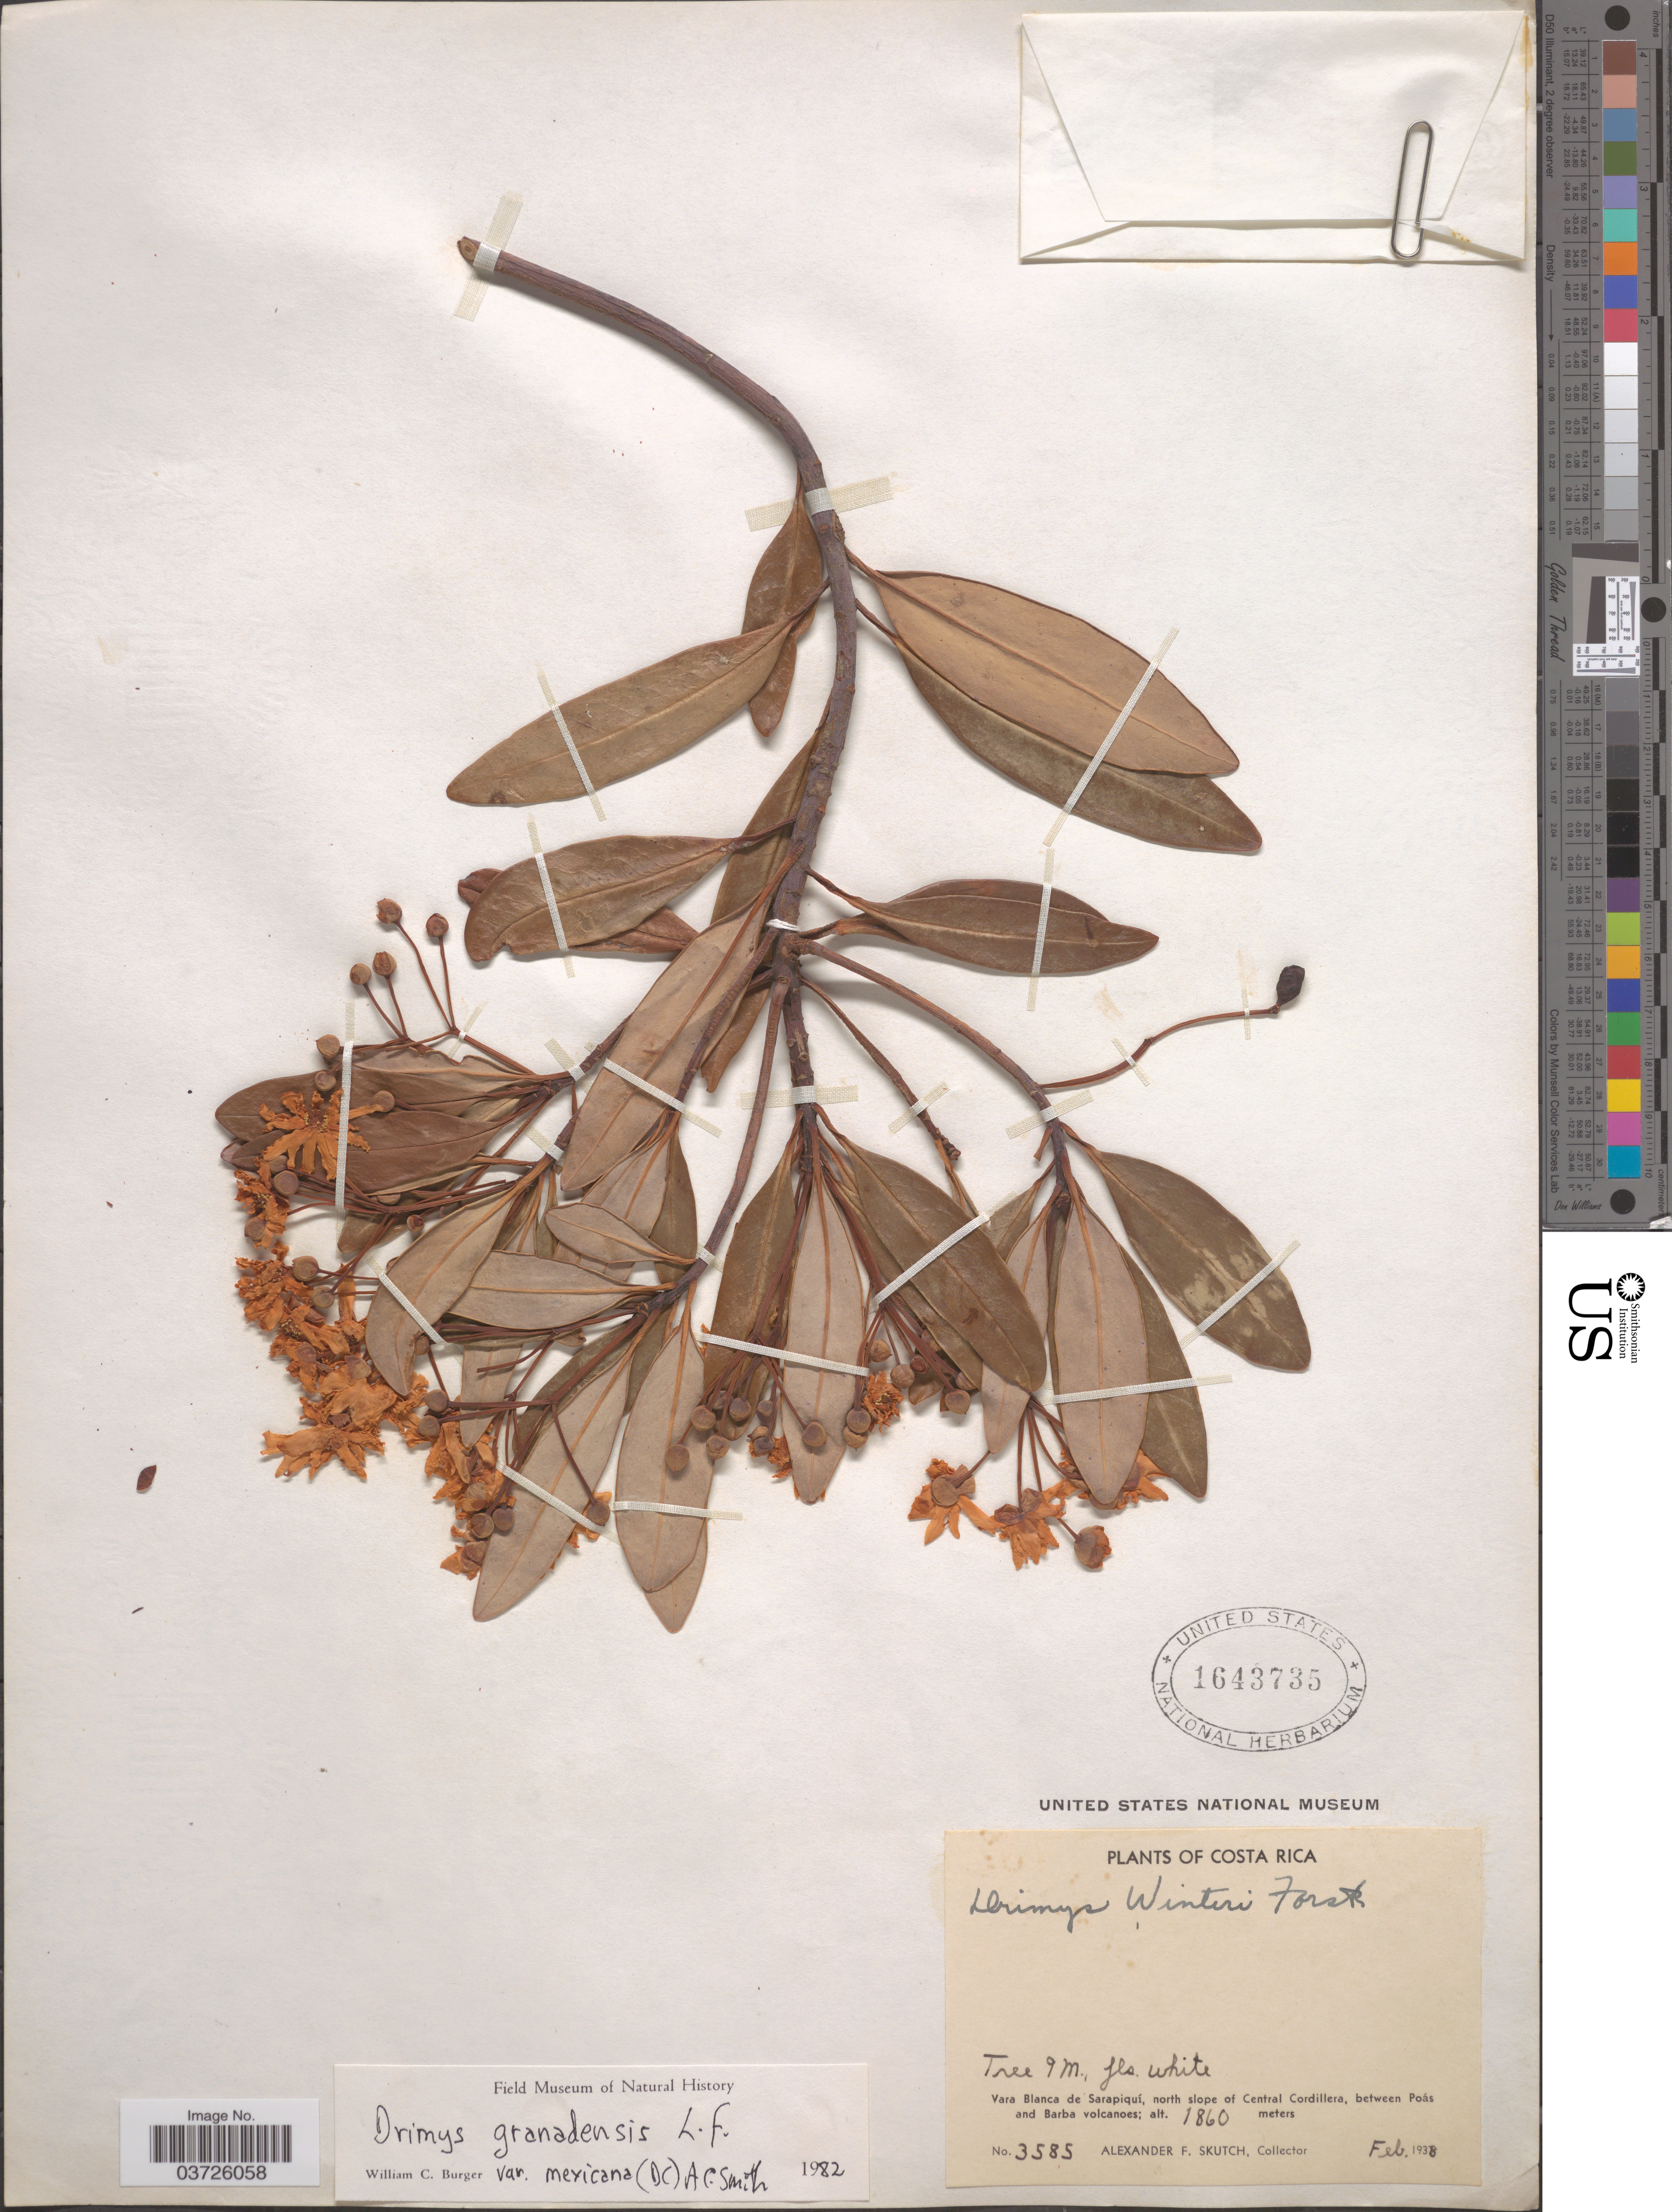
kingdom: Plantae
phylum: Tracheophyta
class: Magnoliopsida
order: Canellales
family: Winteraceae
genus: Drimys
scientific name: Drimys granadensis var. mexicana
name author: L. f.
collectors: A. F. Skutch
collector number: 3585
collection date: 1938-02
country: Costa Rica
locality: Vara Blanca de Sarapiquí, north slope of Central Cordillera, between Poás and Barba volcanoes.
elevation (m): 1860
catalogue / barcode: US 1643735